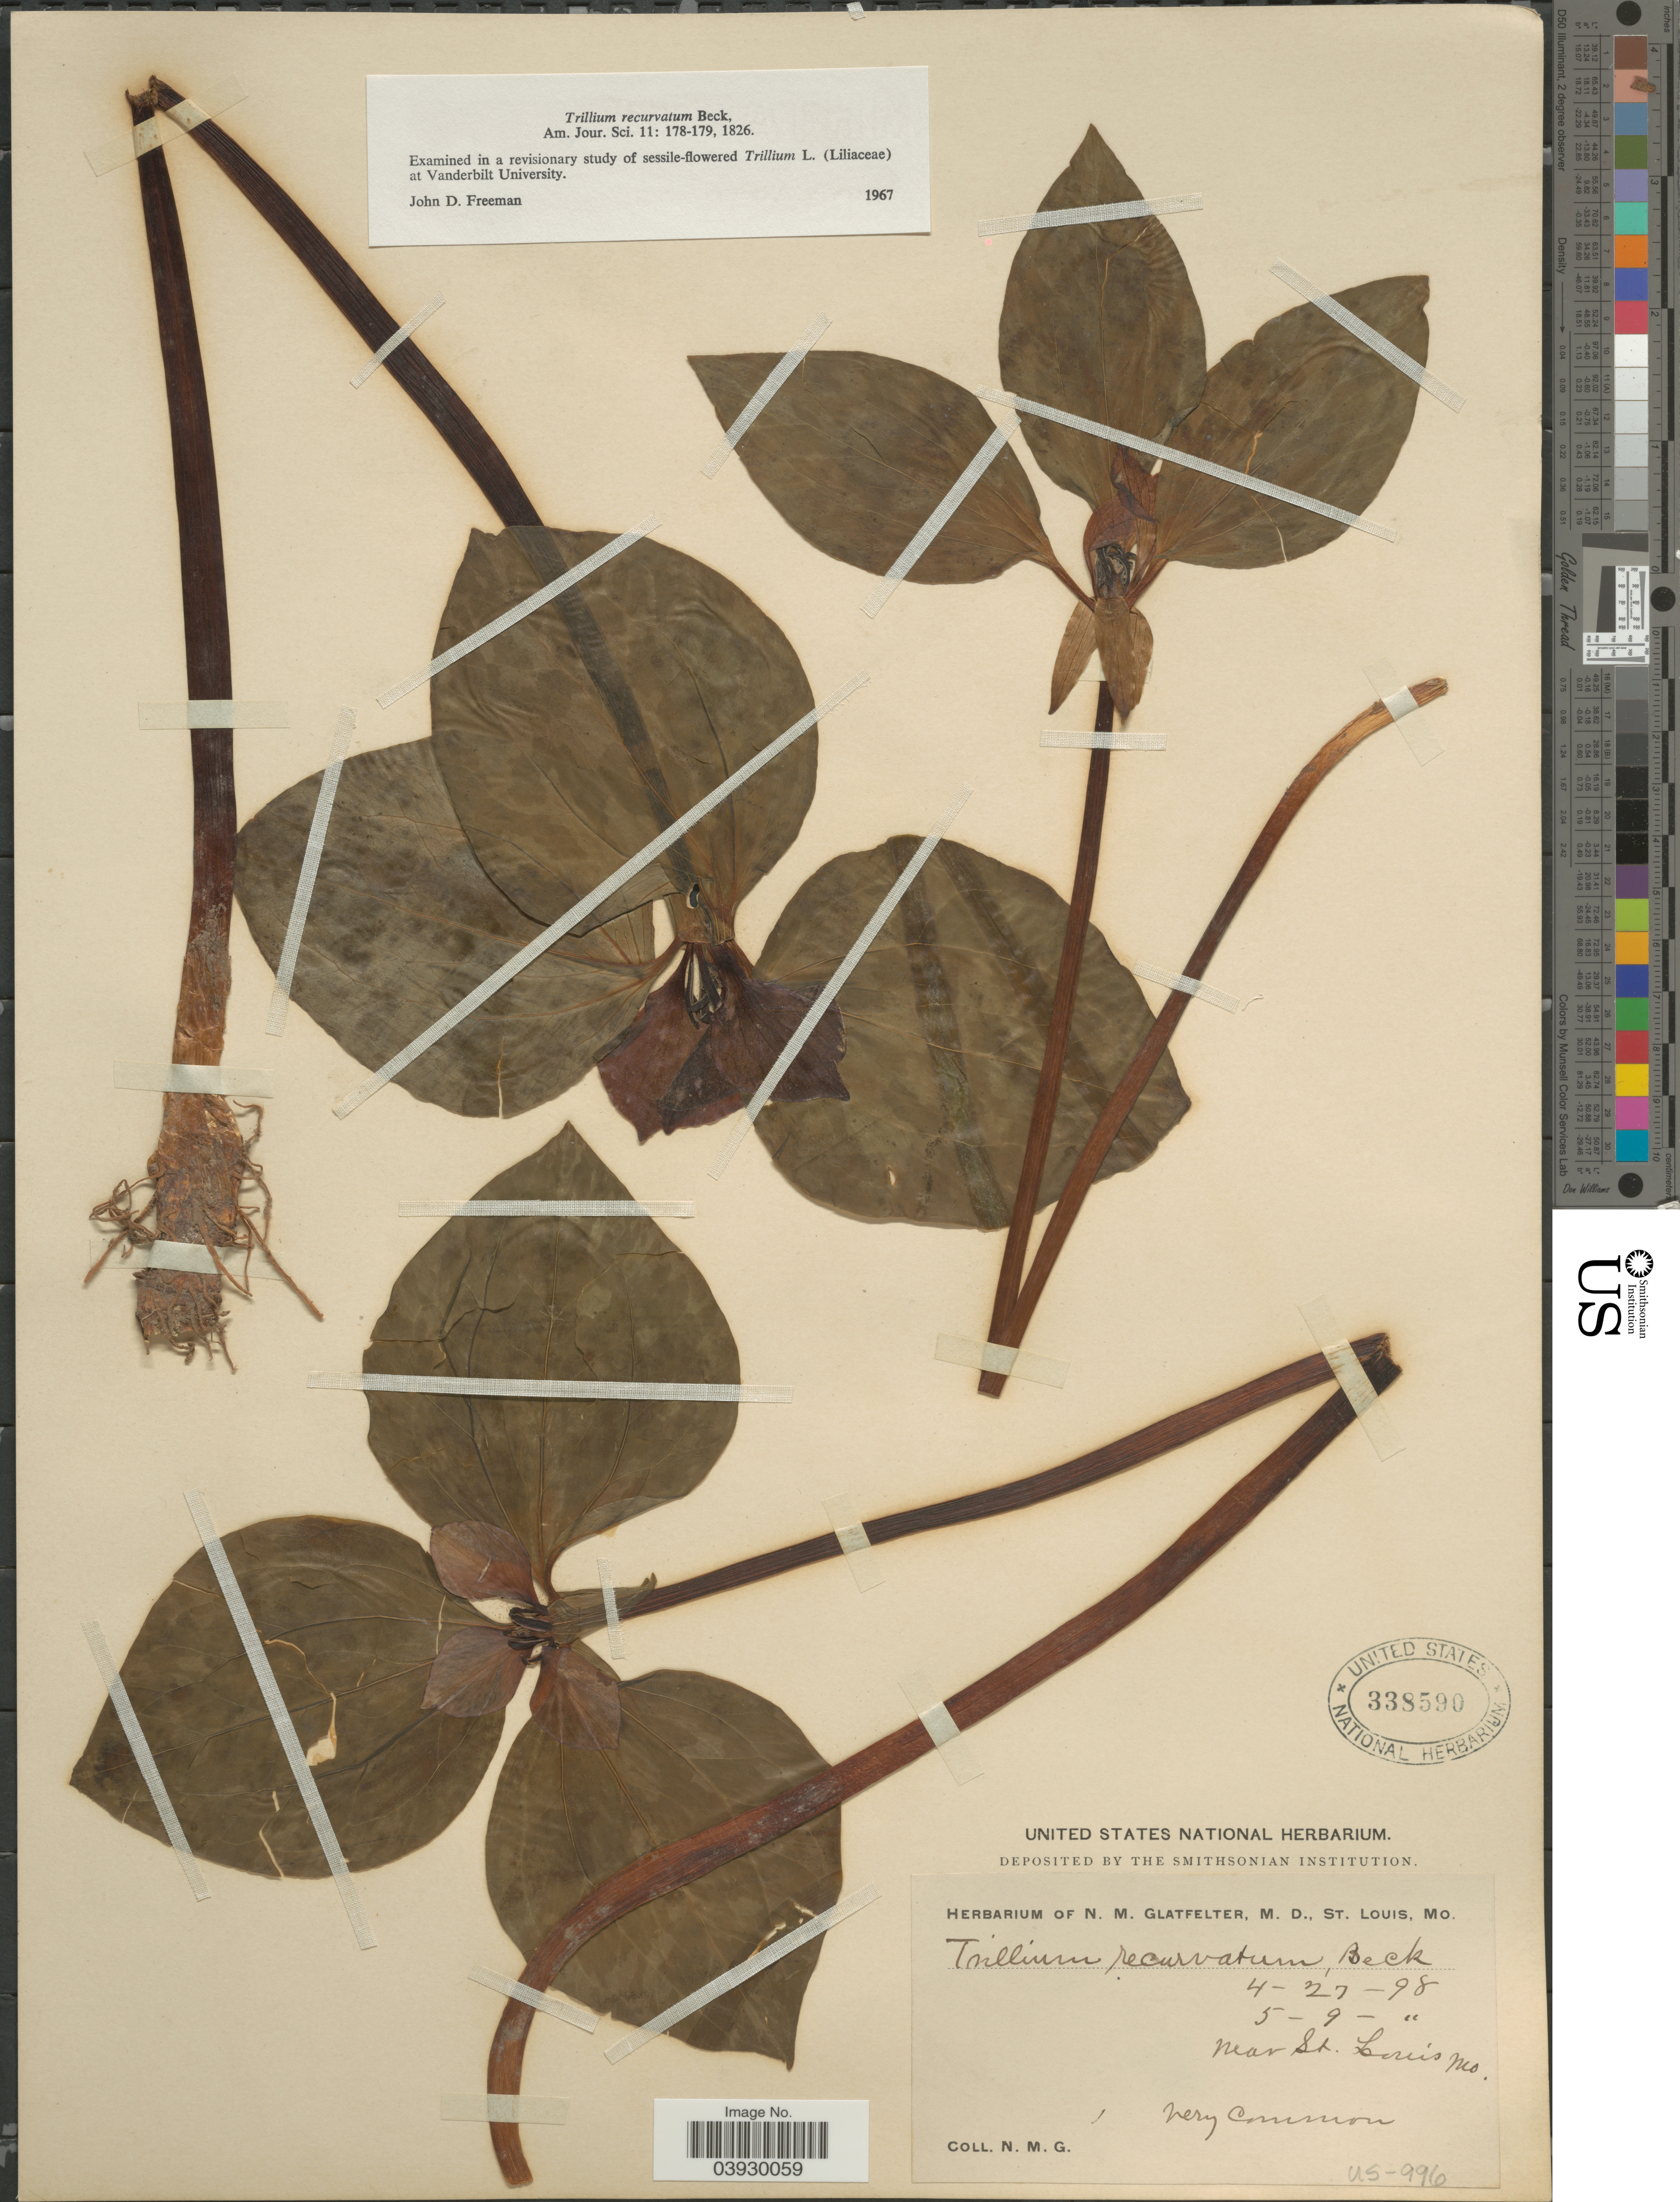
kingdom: Plantae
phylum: Tracheophyta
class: Liliopsida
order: Liliales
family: Melanthiaceae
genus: Trillium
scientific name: Trillium recurvatum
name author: L.C. Beck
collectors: N. M. Glatfelter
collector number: US-996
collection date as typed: Transcribed d/m/y: 27/4/98 to 9/5/98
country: United States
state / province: Missouri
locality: Near St. Louis.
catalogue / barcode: US 338590